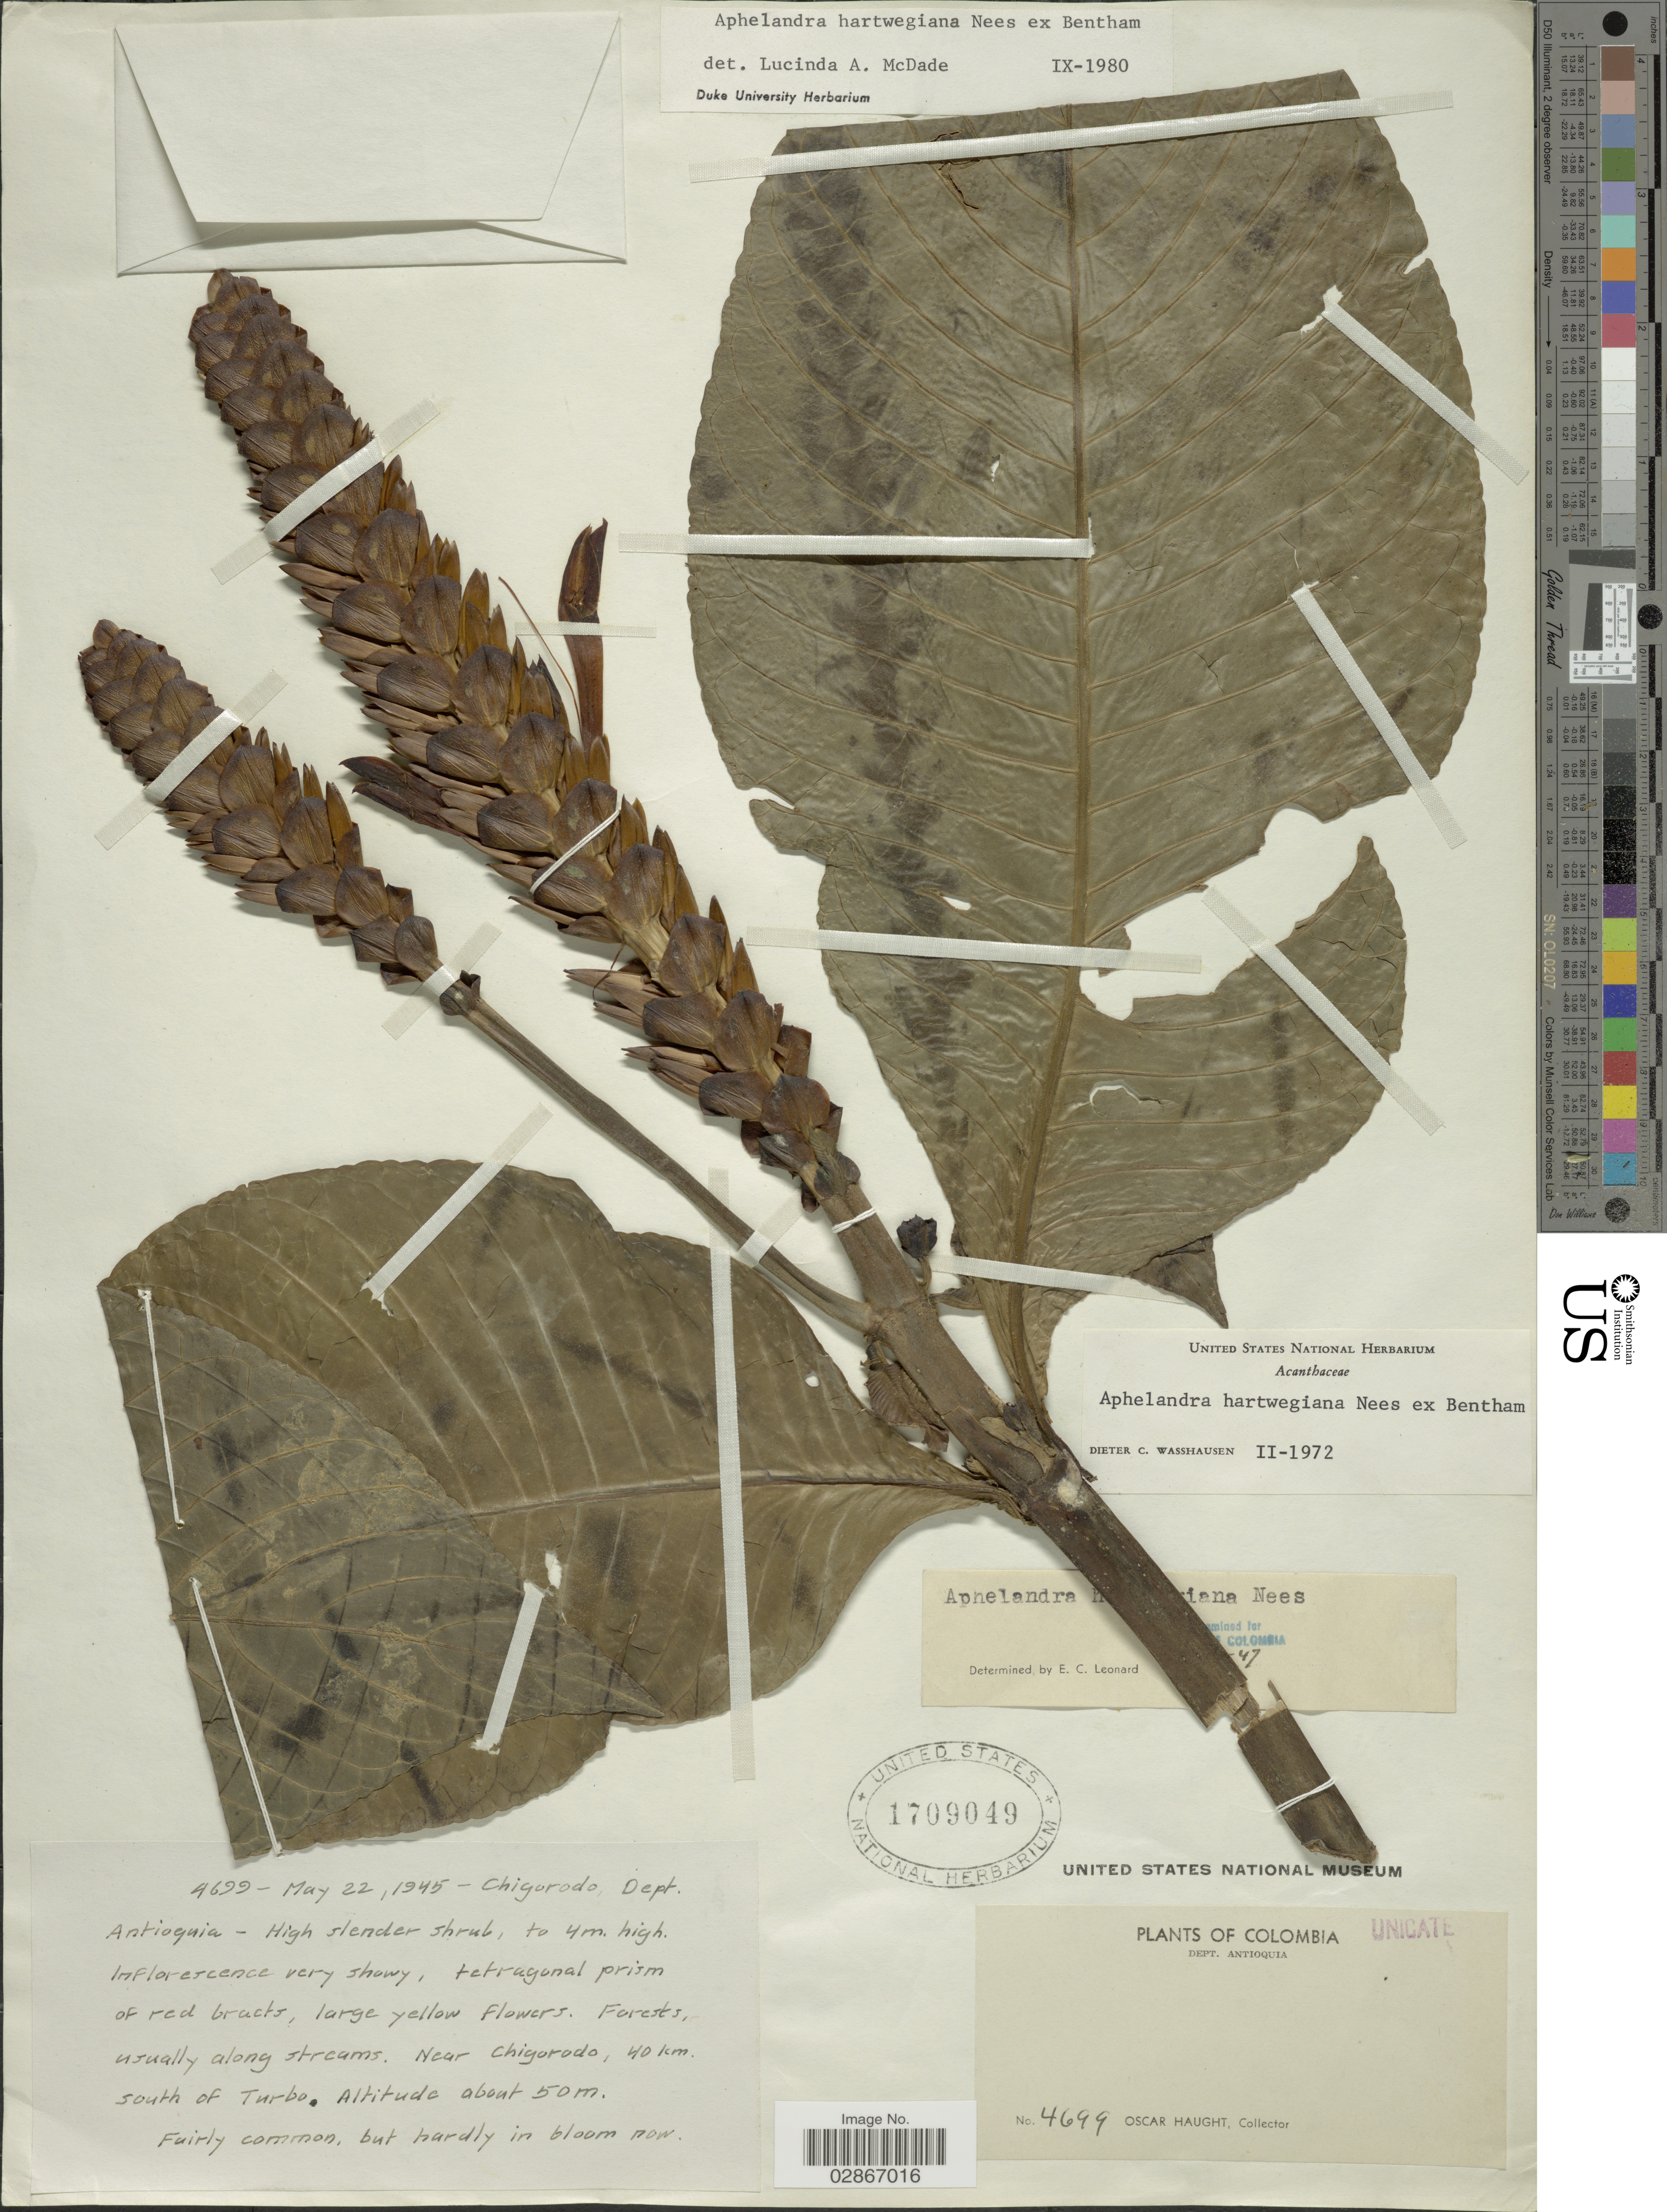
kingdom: Plantae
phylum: Tracheophyta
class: Magnoliopsida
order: Lamiales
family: Acanthaceae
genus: Aphelandra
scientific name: Aphelandra hartwegiana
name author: Nees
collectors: O. L. Haught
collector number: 4699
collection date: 1945-05-22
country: Colombia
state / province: Antioquia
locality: Chigorodo, Dept. Antioquia. Near Chigorodo, 40 km. south of Turbo.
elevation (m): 50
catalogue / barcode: US 1709049